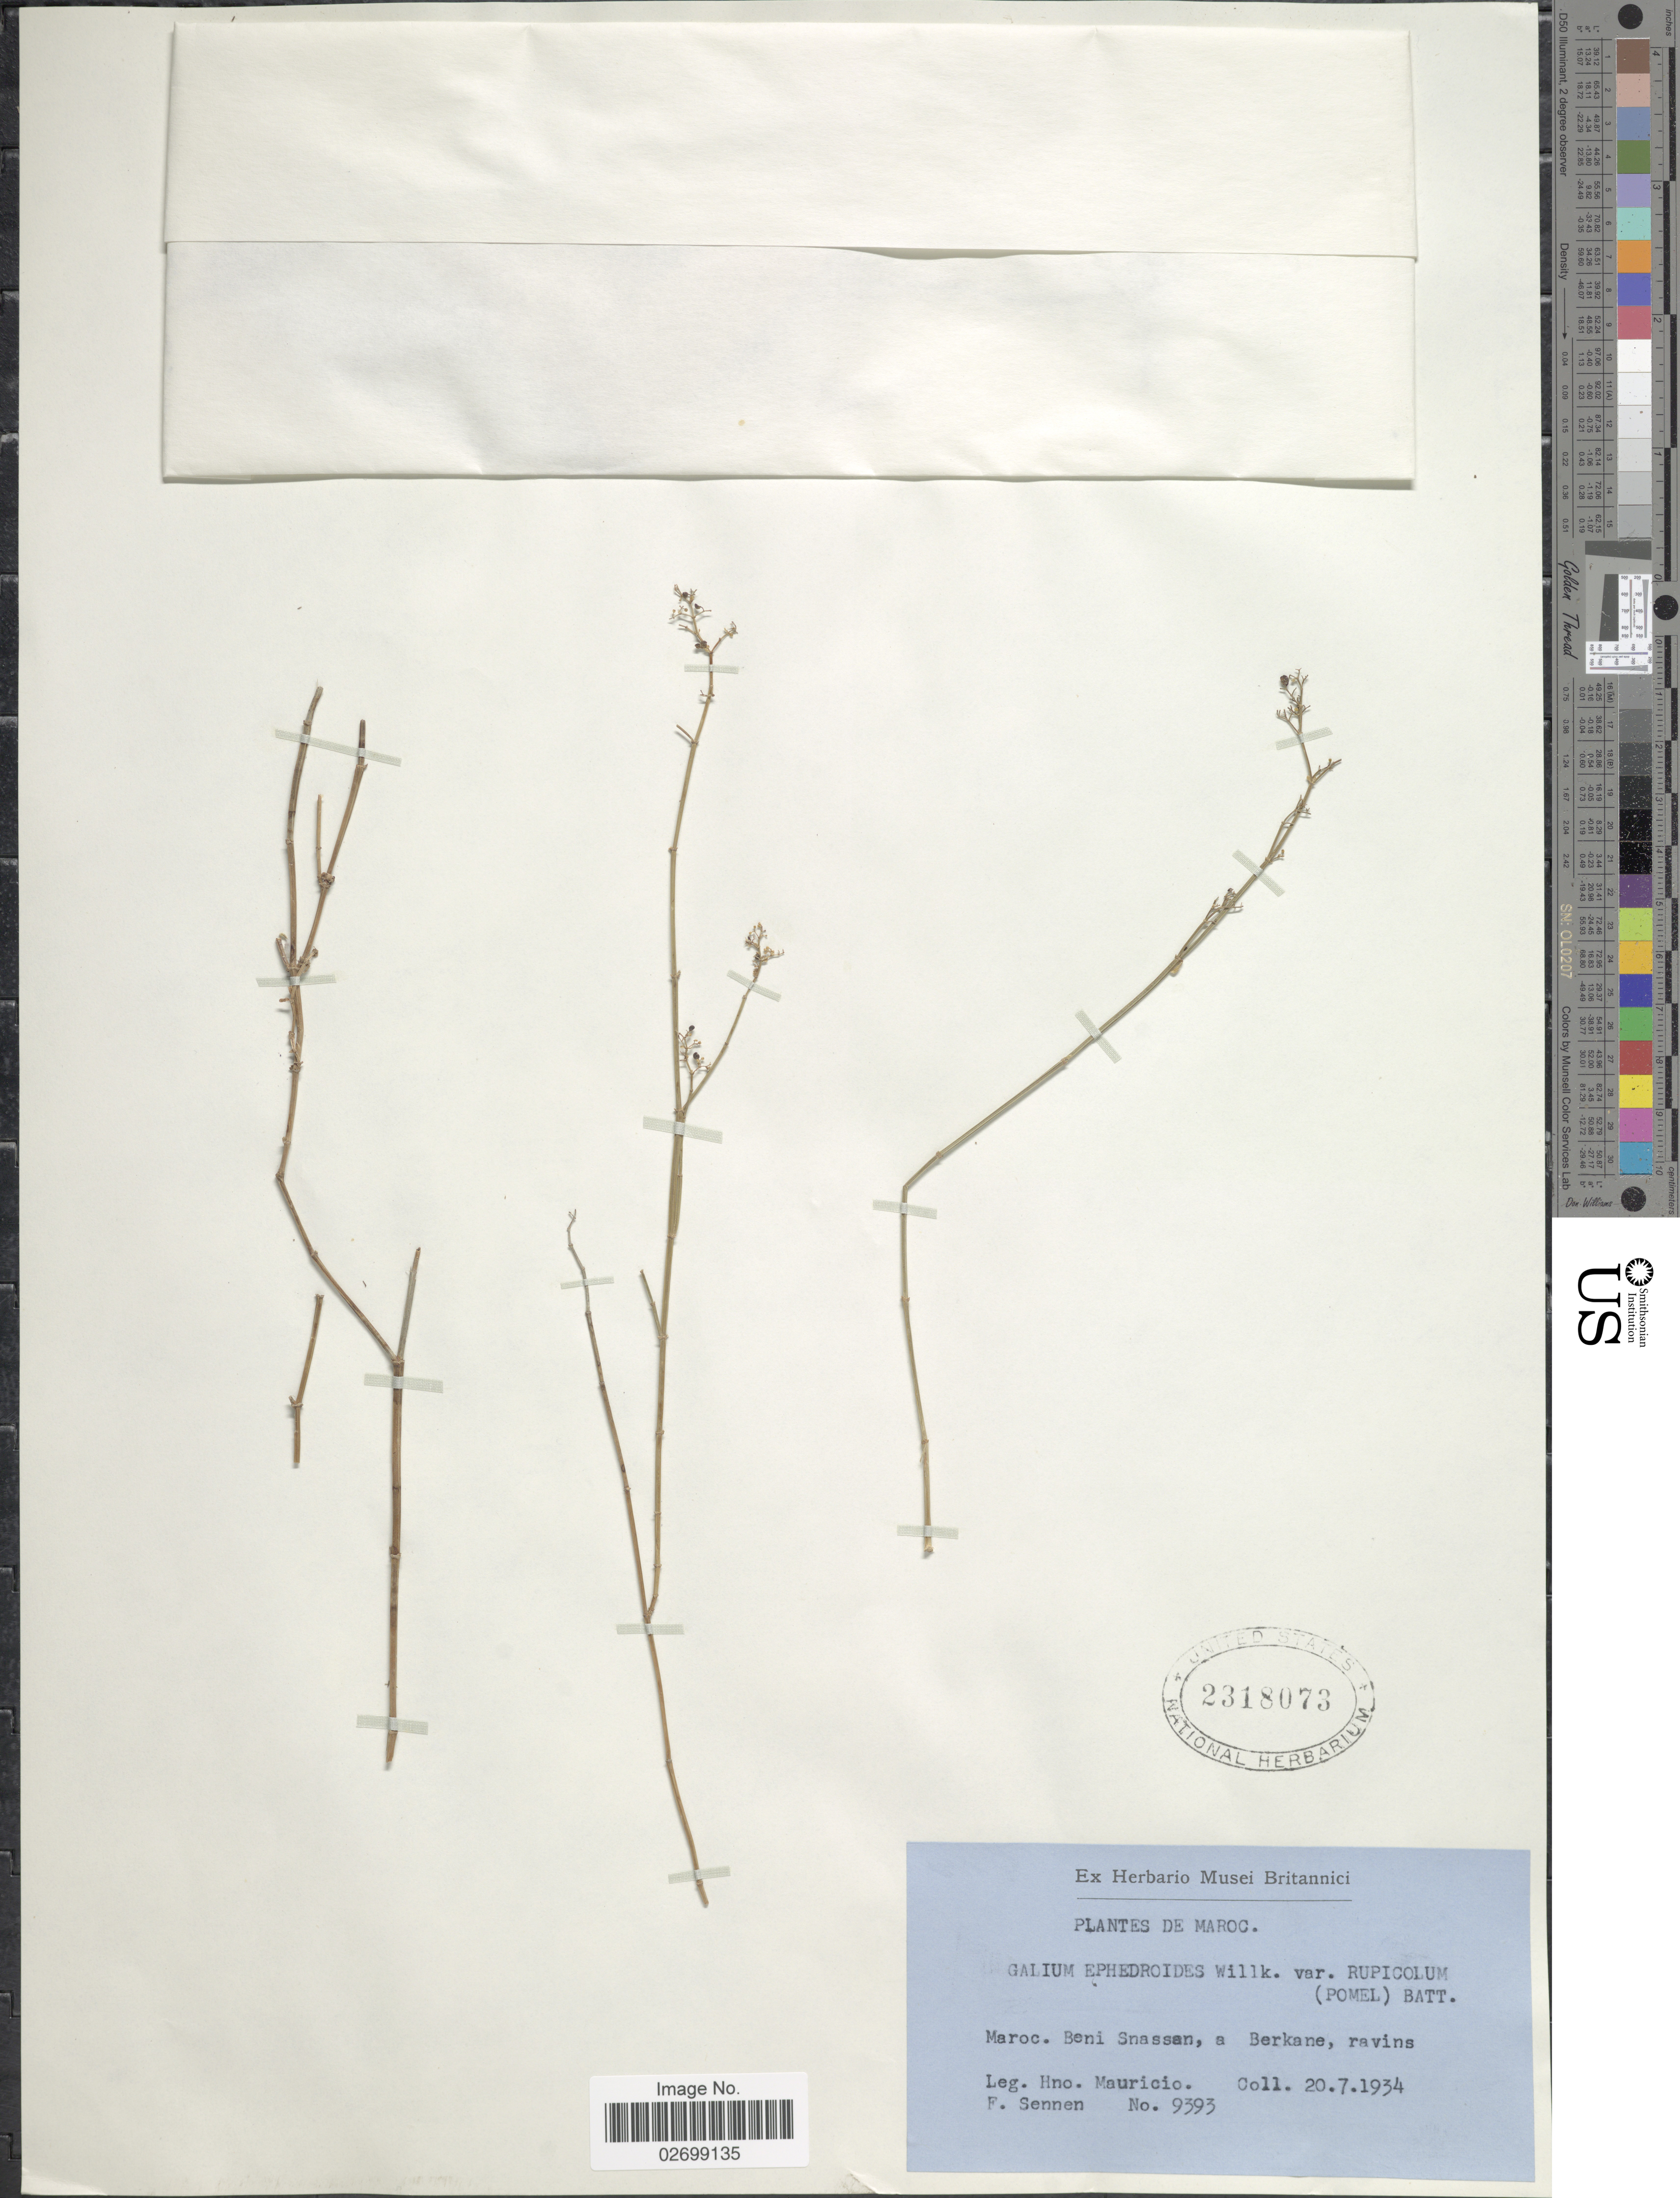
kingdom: Plantae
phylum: Tracheophyta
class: Magnoliopsida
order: Gentianales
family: Rubiaceae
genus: Galium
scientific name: Galium ephedroides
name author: Willk.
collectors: H. Mauricio & E. Sennen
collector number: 9393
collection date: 1934-07-20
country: Morocco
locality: Beni Snassan, a Berkane, ravins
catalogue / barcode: US 2318073